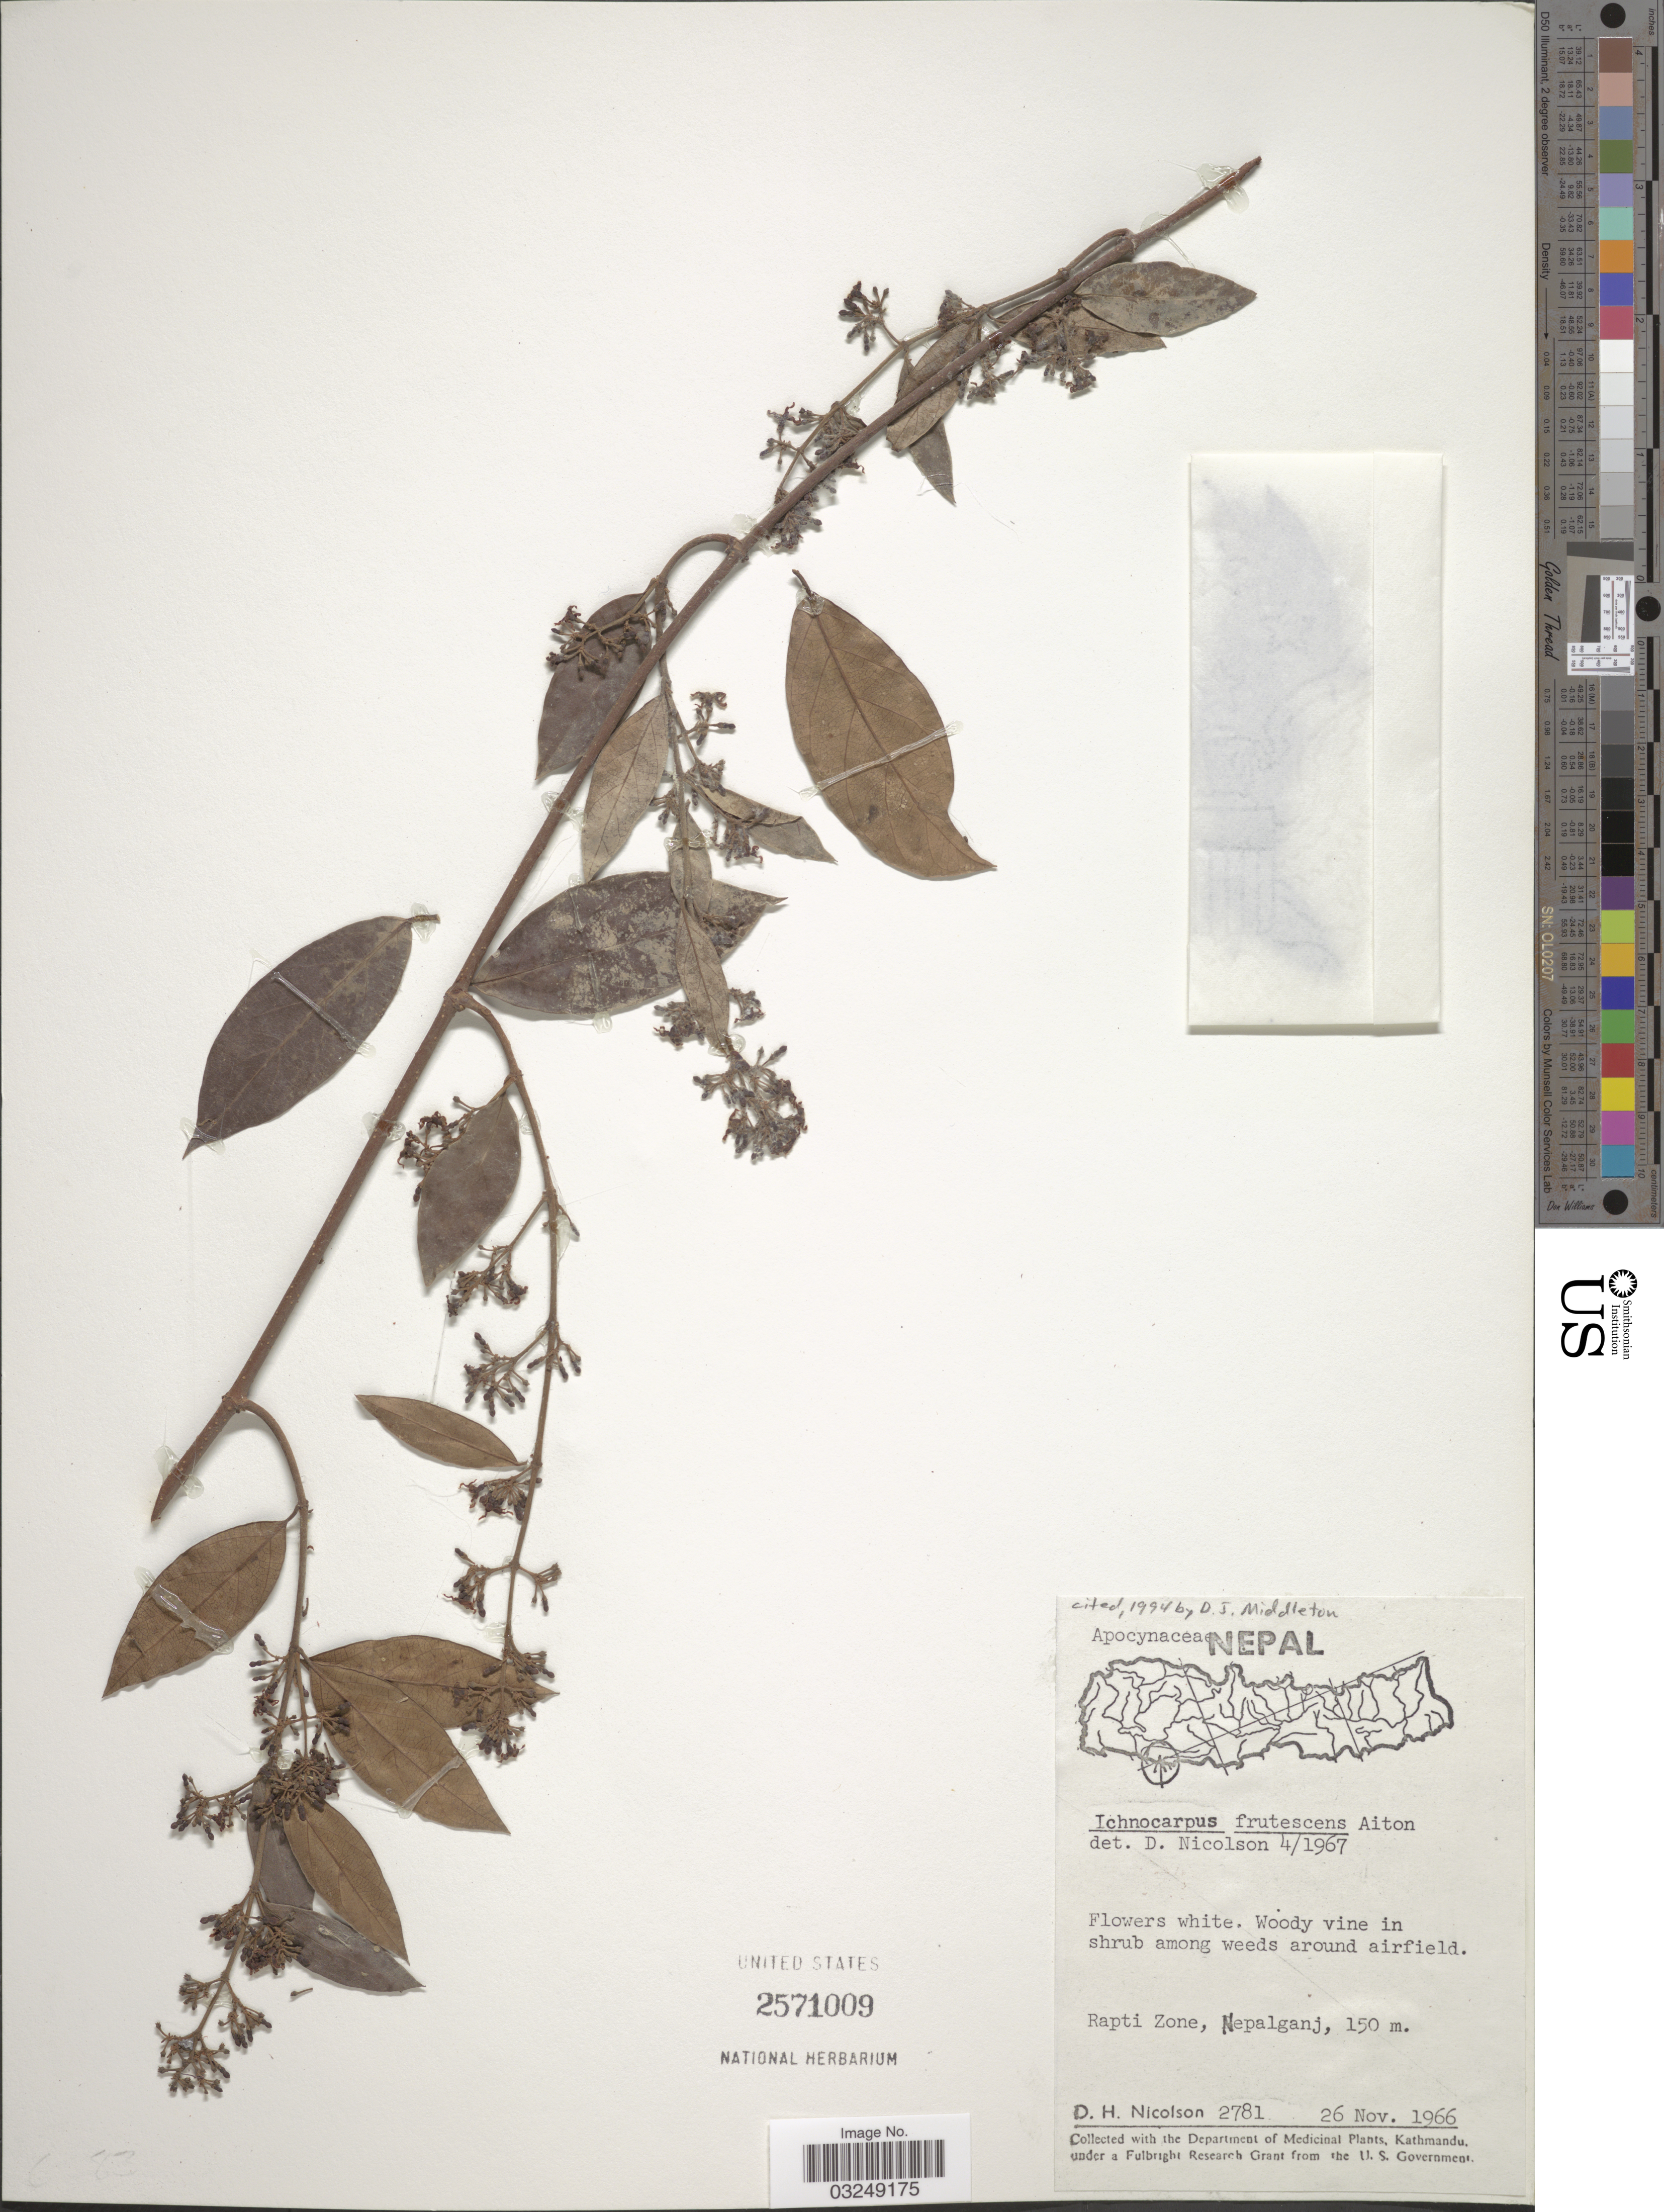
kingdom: Plantae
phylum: Tracheophyta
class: Magnoliopsida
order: Gentianales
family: Apocynaceae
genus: Ichnocarpus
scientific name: Ichnocarpus frutescens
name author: (L.) W.T. Aiton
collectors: D. H. Nicolson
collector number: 2781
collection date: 1966-11-26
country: Nepal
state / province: Rapti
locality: Around airfield. Rapti Zone, Nepalganj.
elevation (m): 150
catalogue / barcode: US 2571009